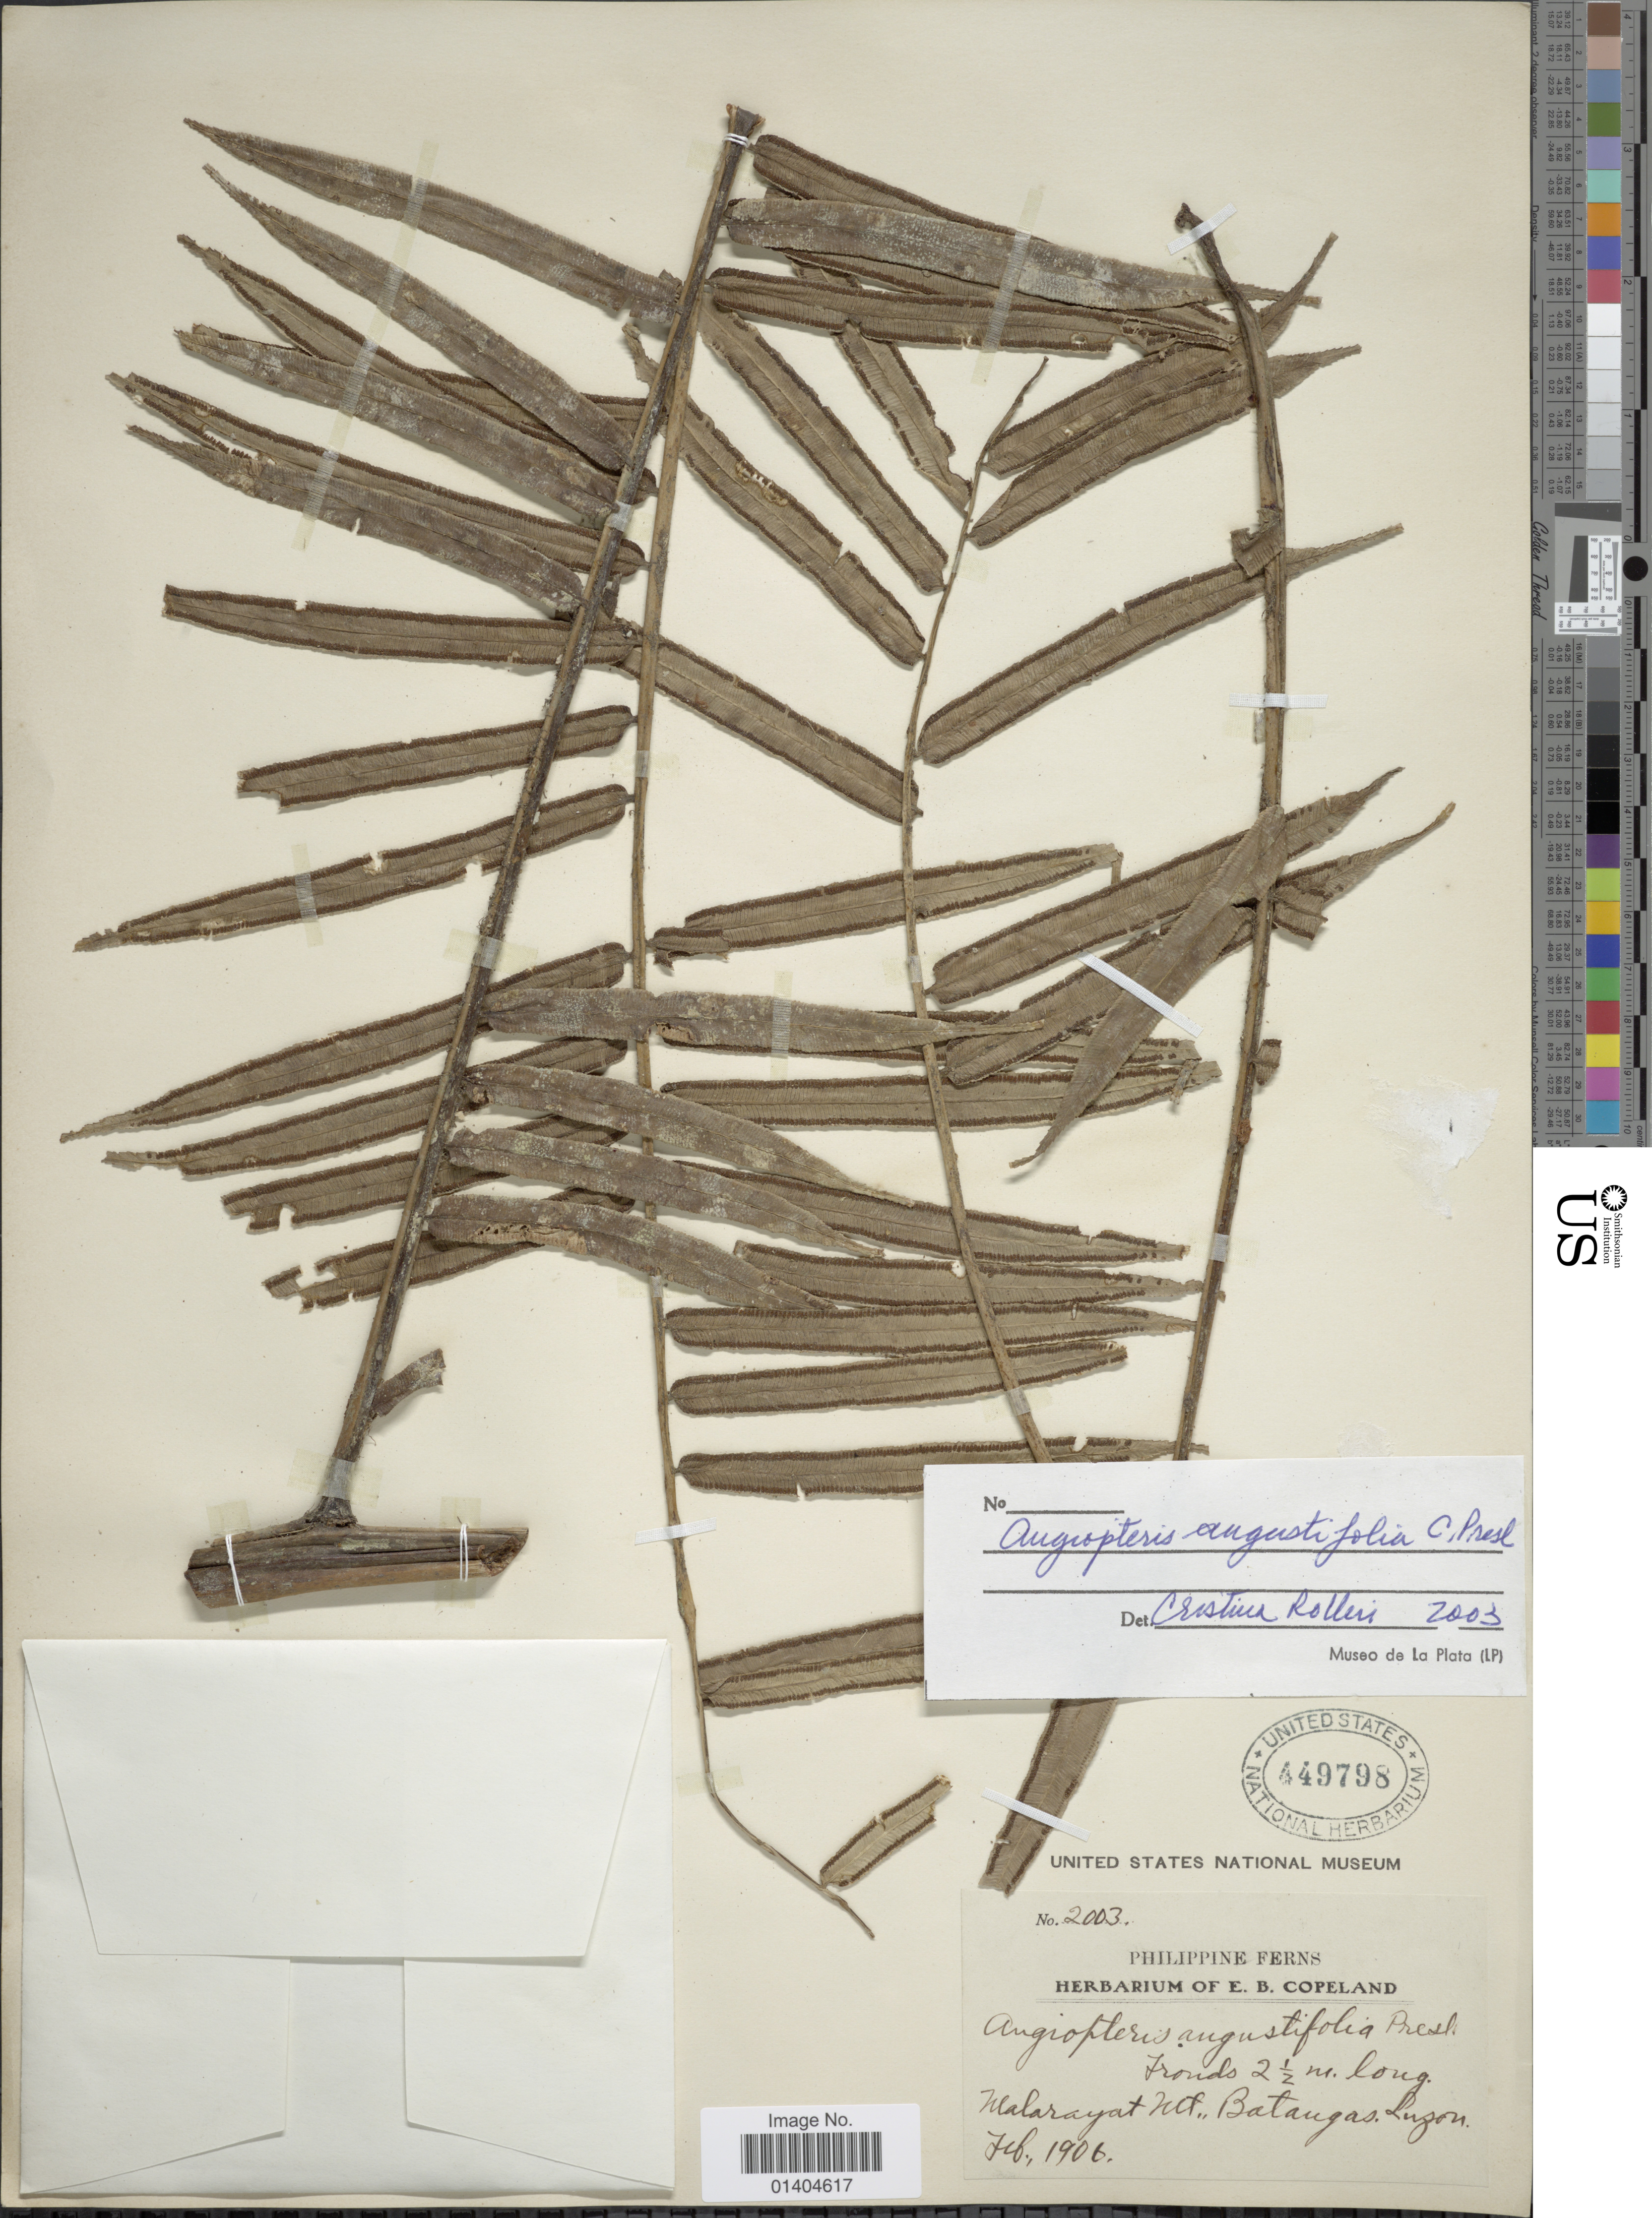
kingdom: Plantae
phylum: Tracheophyta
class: Polypodiopsida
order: Marattiales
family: Marattiaceae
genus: Angiopteris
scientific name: Angiopteris angustifolia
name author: C. Presl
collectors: E. B. Copeland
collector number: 2003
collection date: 1906-02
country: Philippines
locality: Malarayat Mt, Batangas. Luzon.